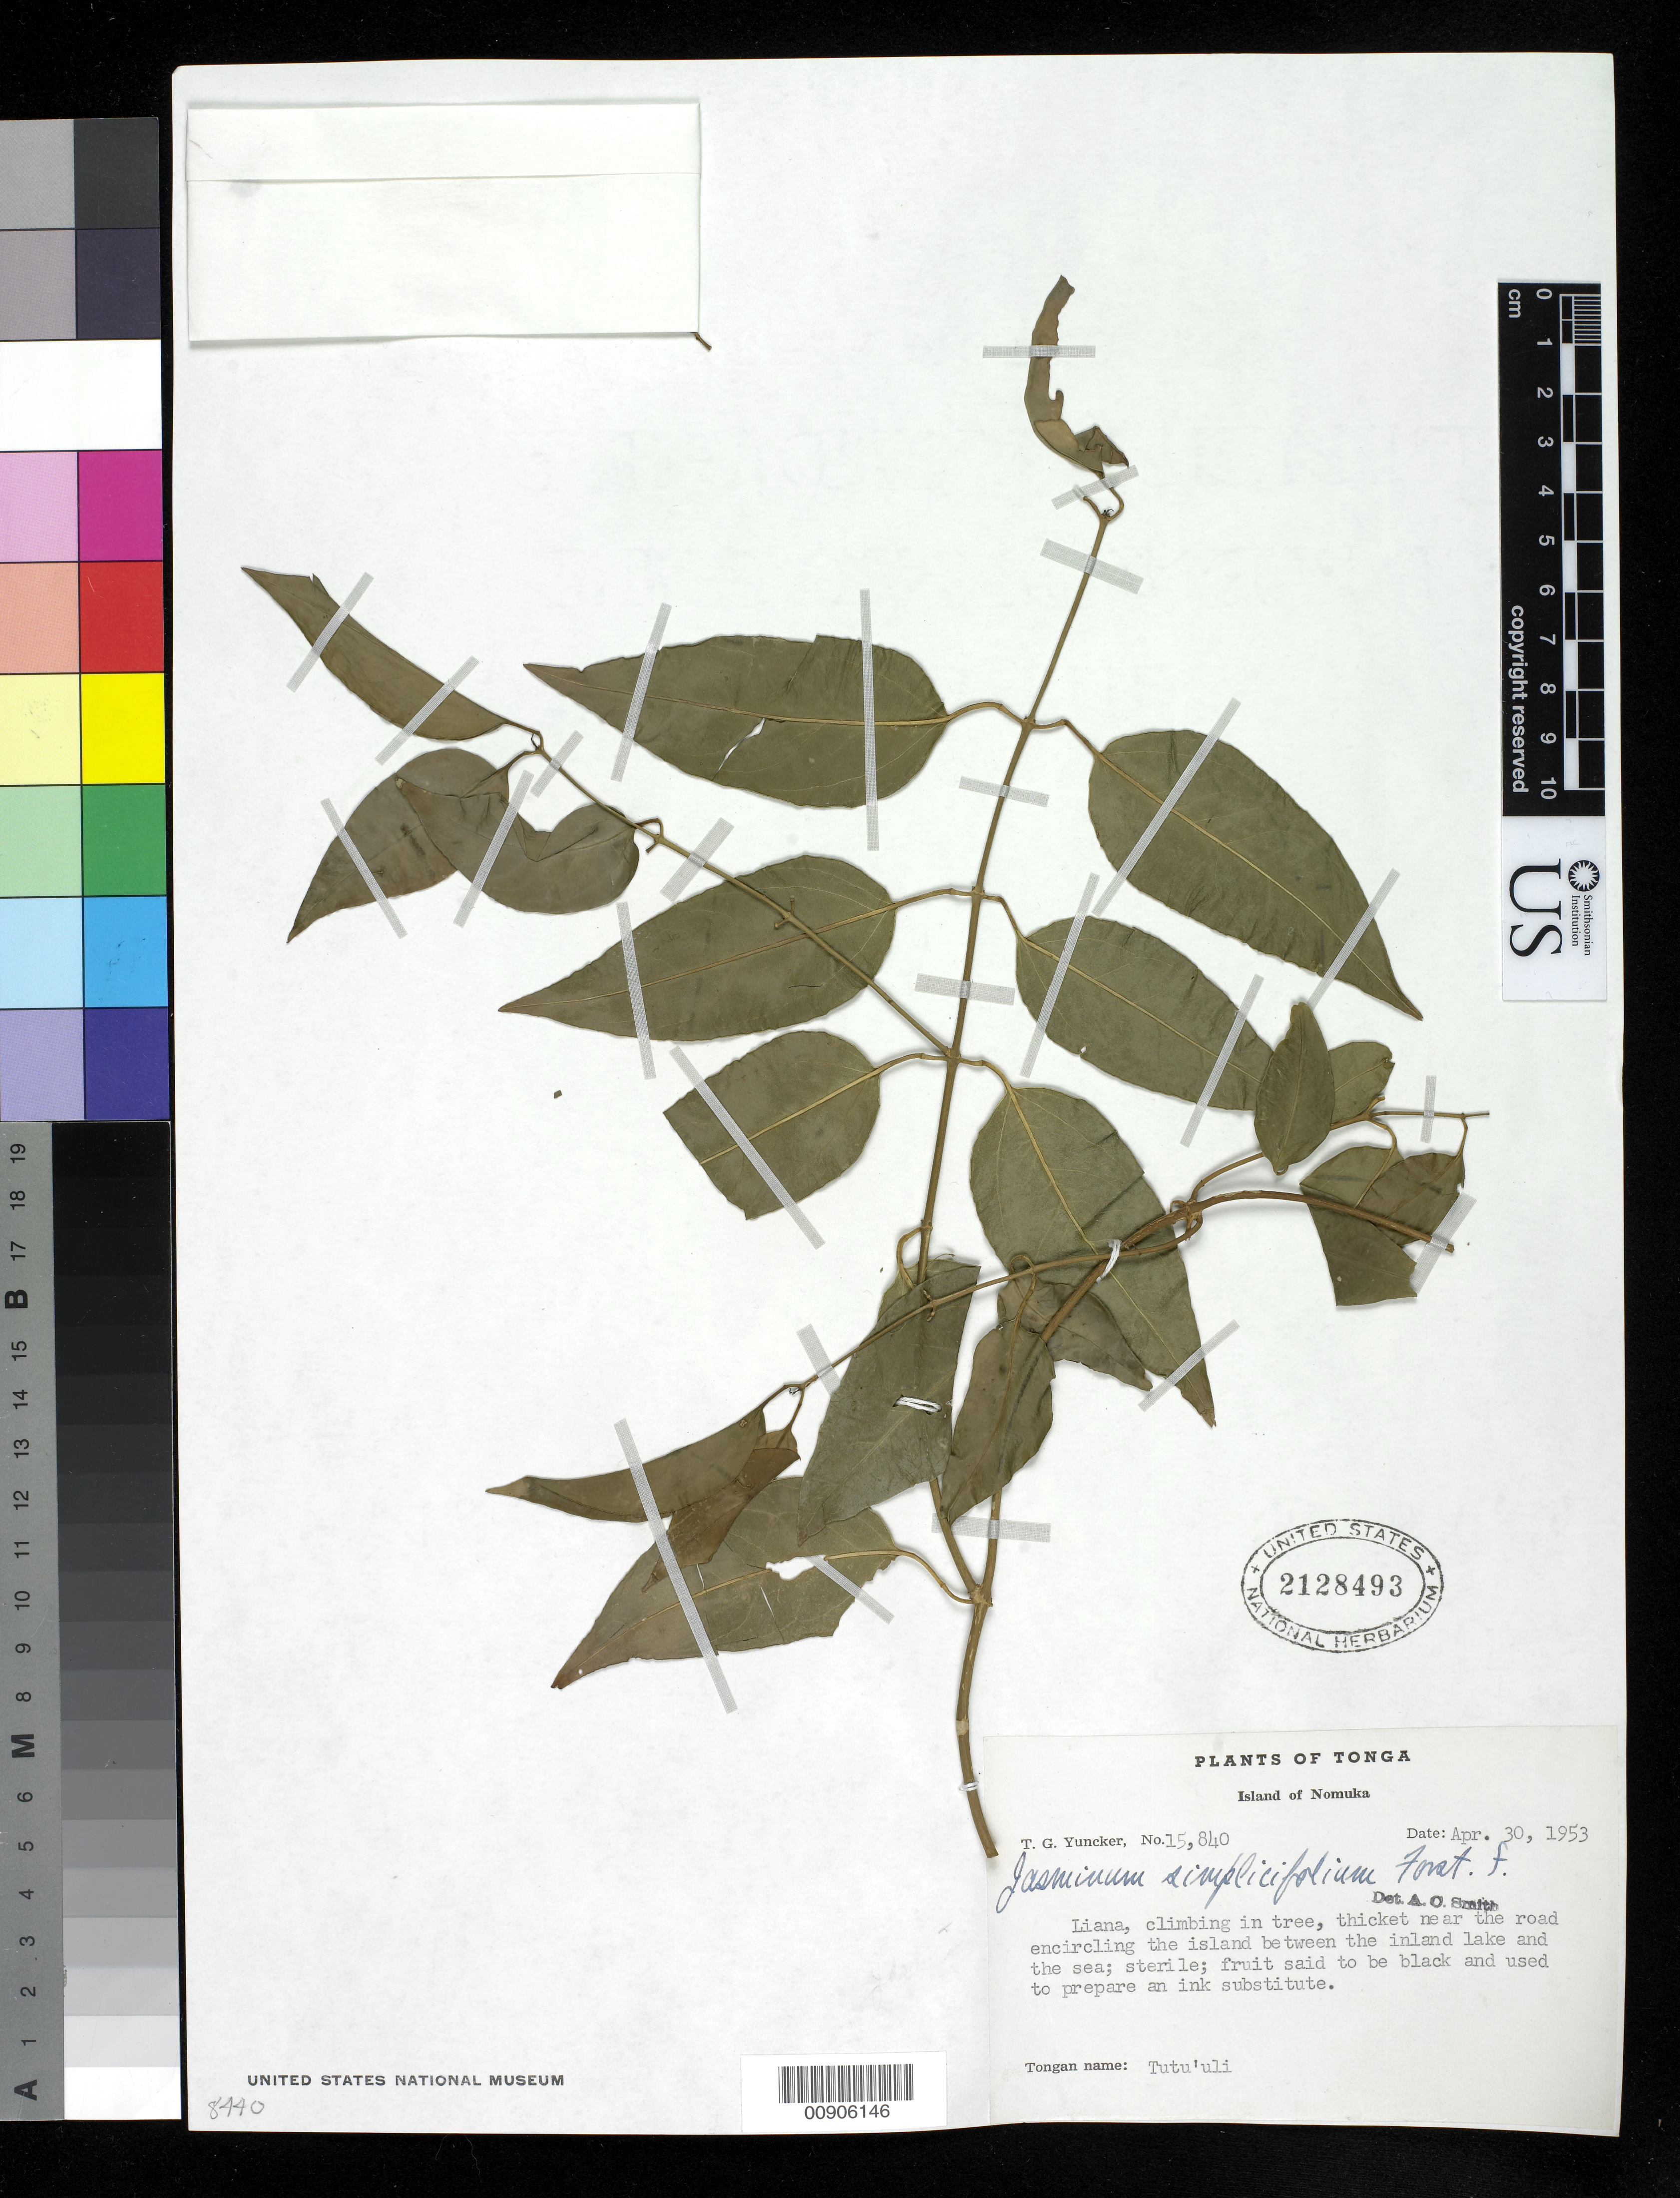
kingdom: Plantae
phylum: Tracheophyta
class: Magnoliopsida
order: Lamiales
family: Oleaceae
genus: Jasminum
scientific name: Jasminum simplicifolium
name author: G. Forst.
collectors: T. G. Yuncker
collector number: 15840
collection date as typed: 30 Apr 1953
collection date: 1953-04-30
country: Tonga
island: Nomuka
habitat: Climbing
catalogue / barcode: US 2128493